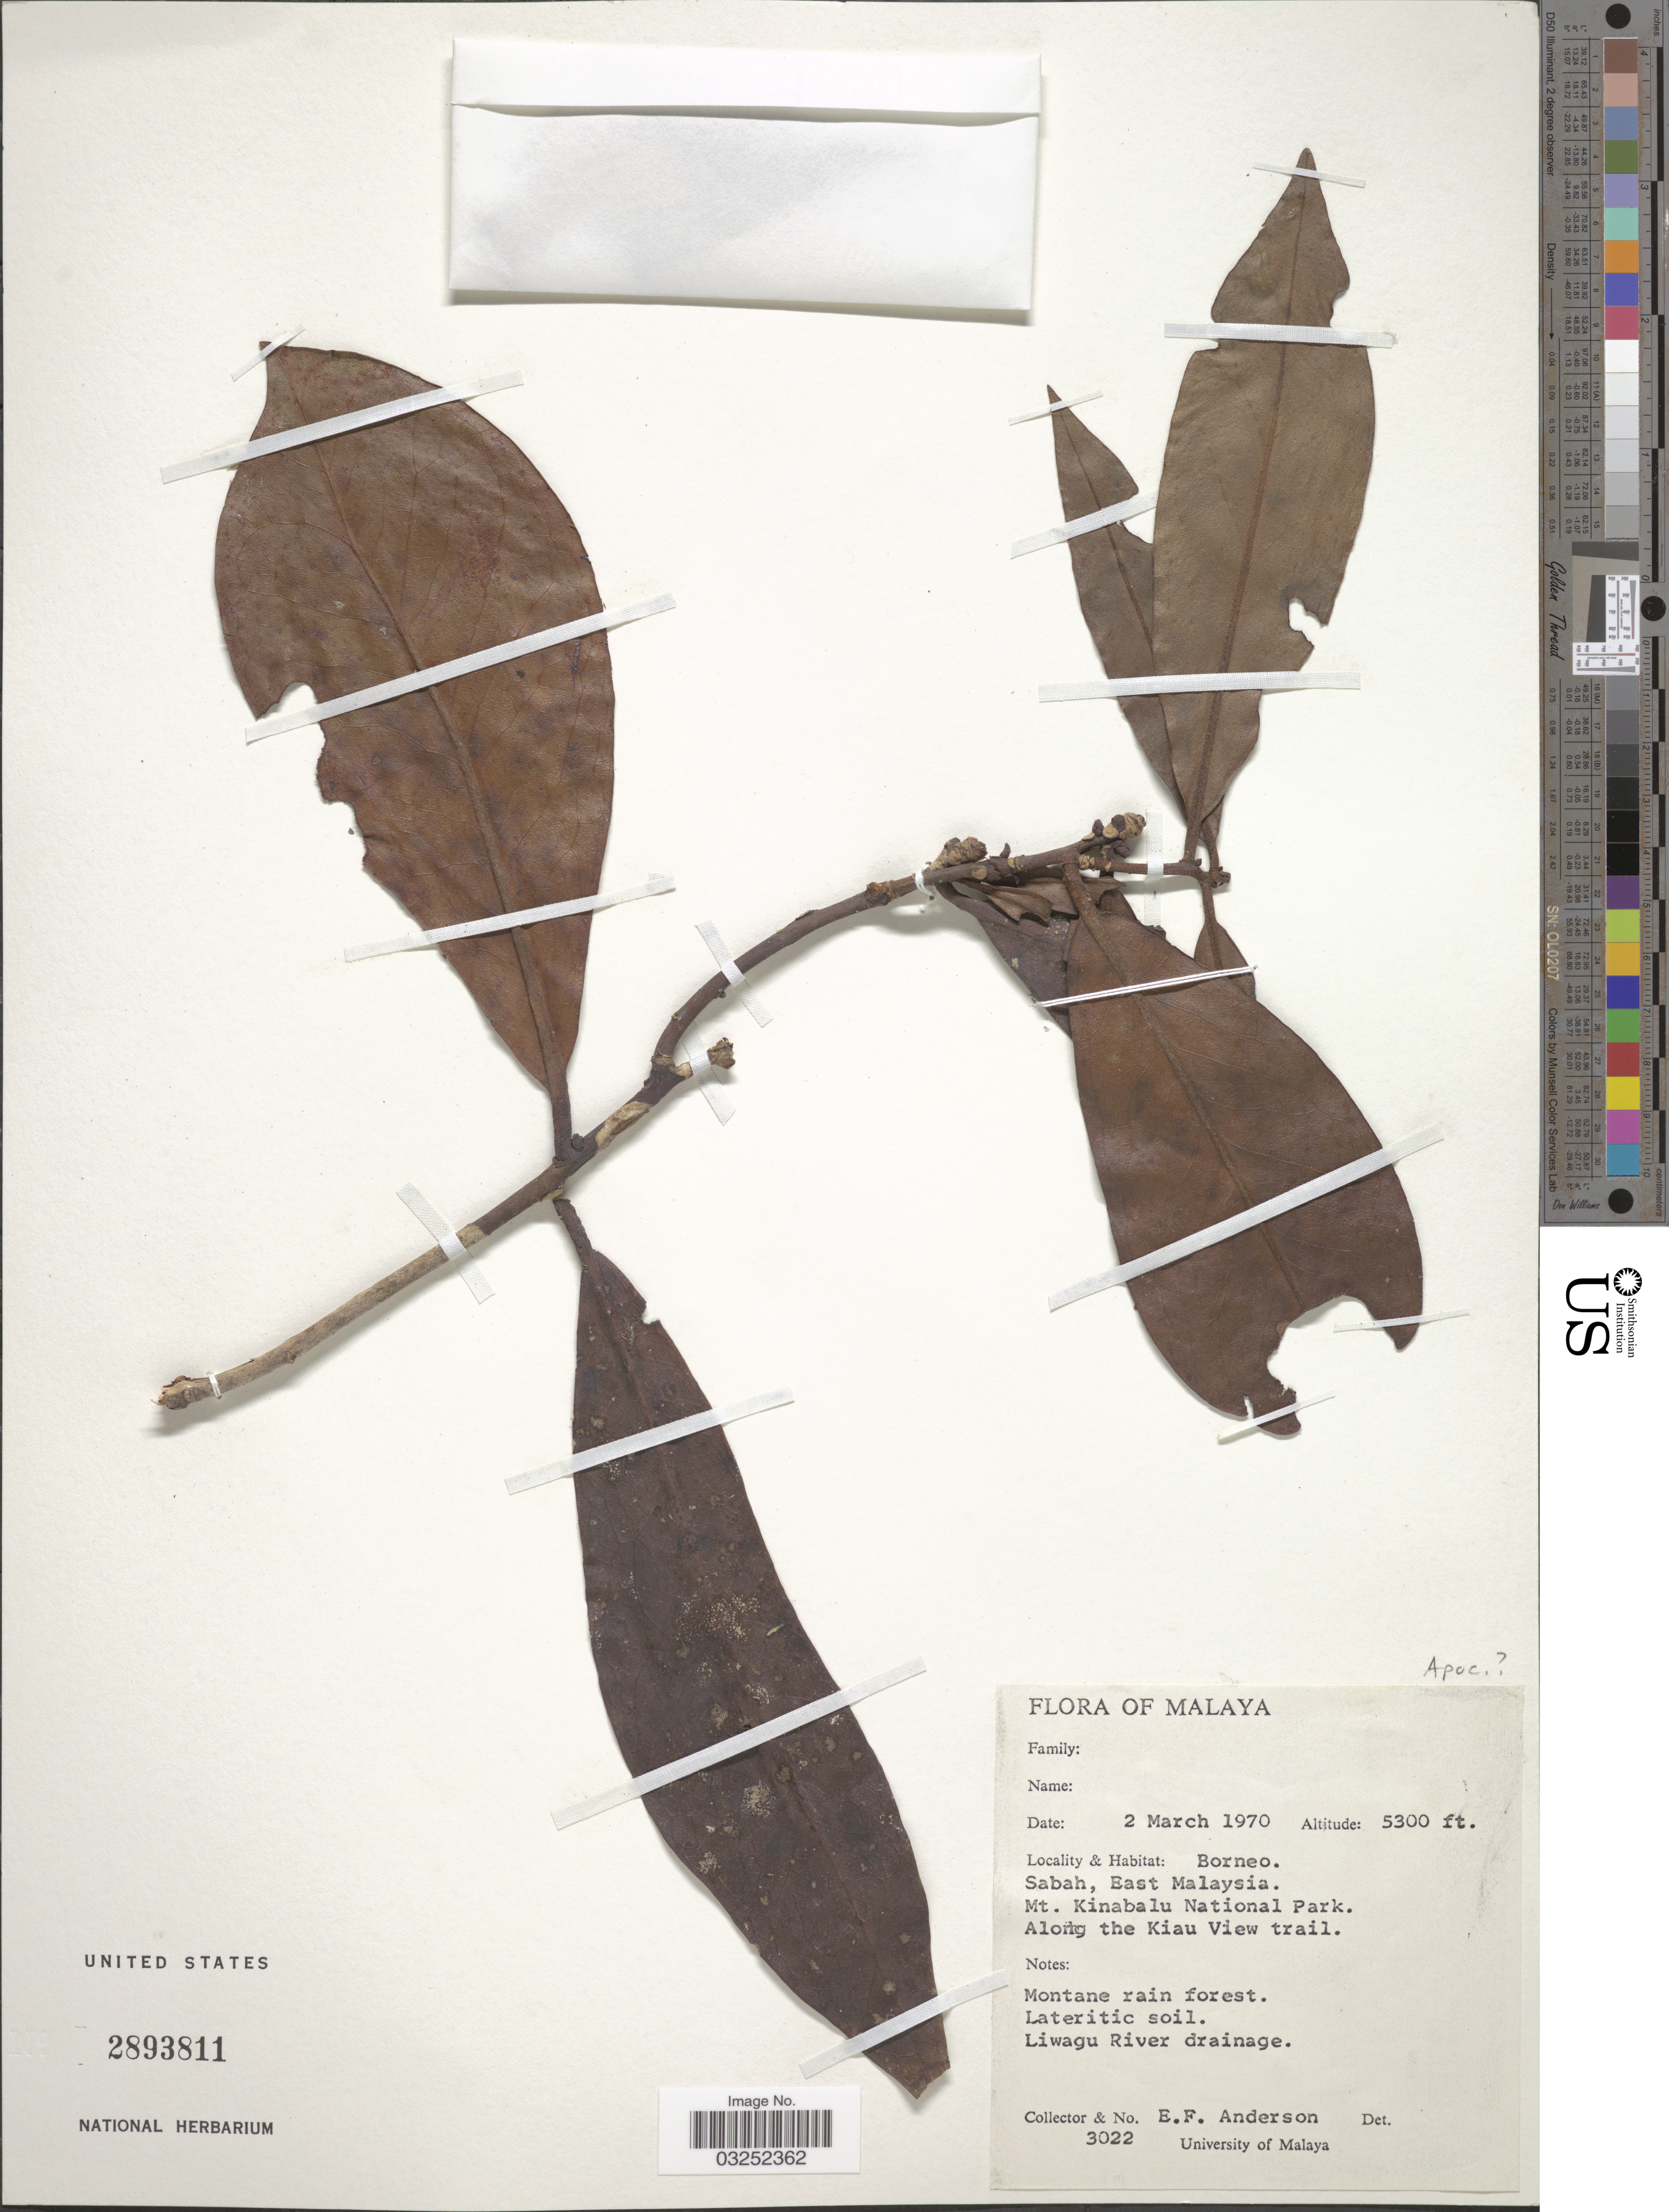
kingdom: Plantae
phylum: Tracheophyta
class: Magnoliopsida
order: Gentianales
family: Apocynaceae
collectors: E. F. Anderson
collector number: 3022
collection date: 1970-03-02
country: Malaysia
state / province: Sabah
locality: Malaya, Borneo. East Malaya. Mt. Kinabalu National Park. Along the Kiau View trail, Liwagu River drainage.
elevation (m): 1615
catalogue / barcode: US 2893811